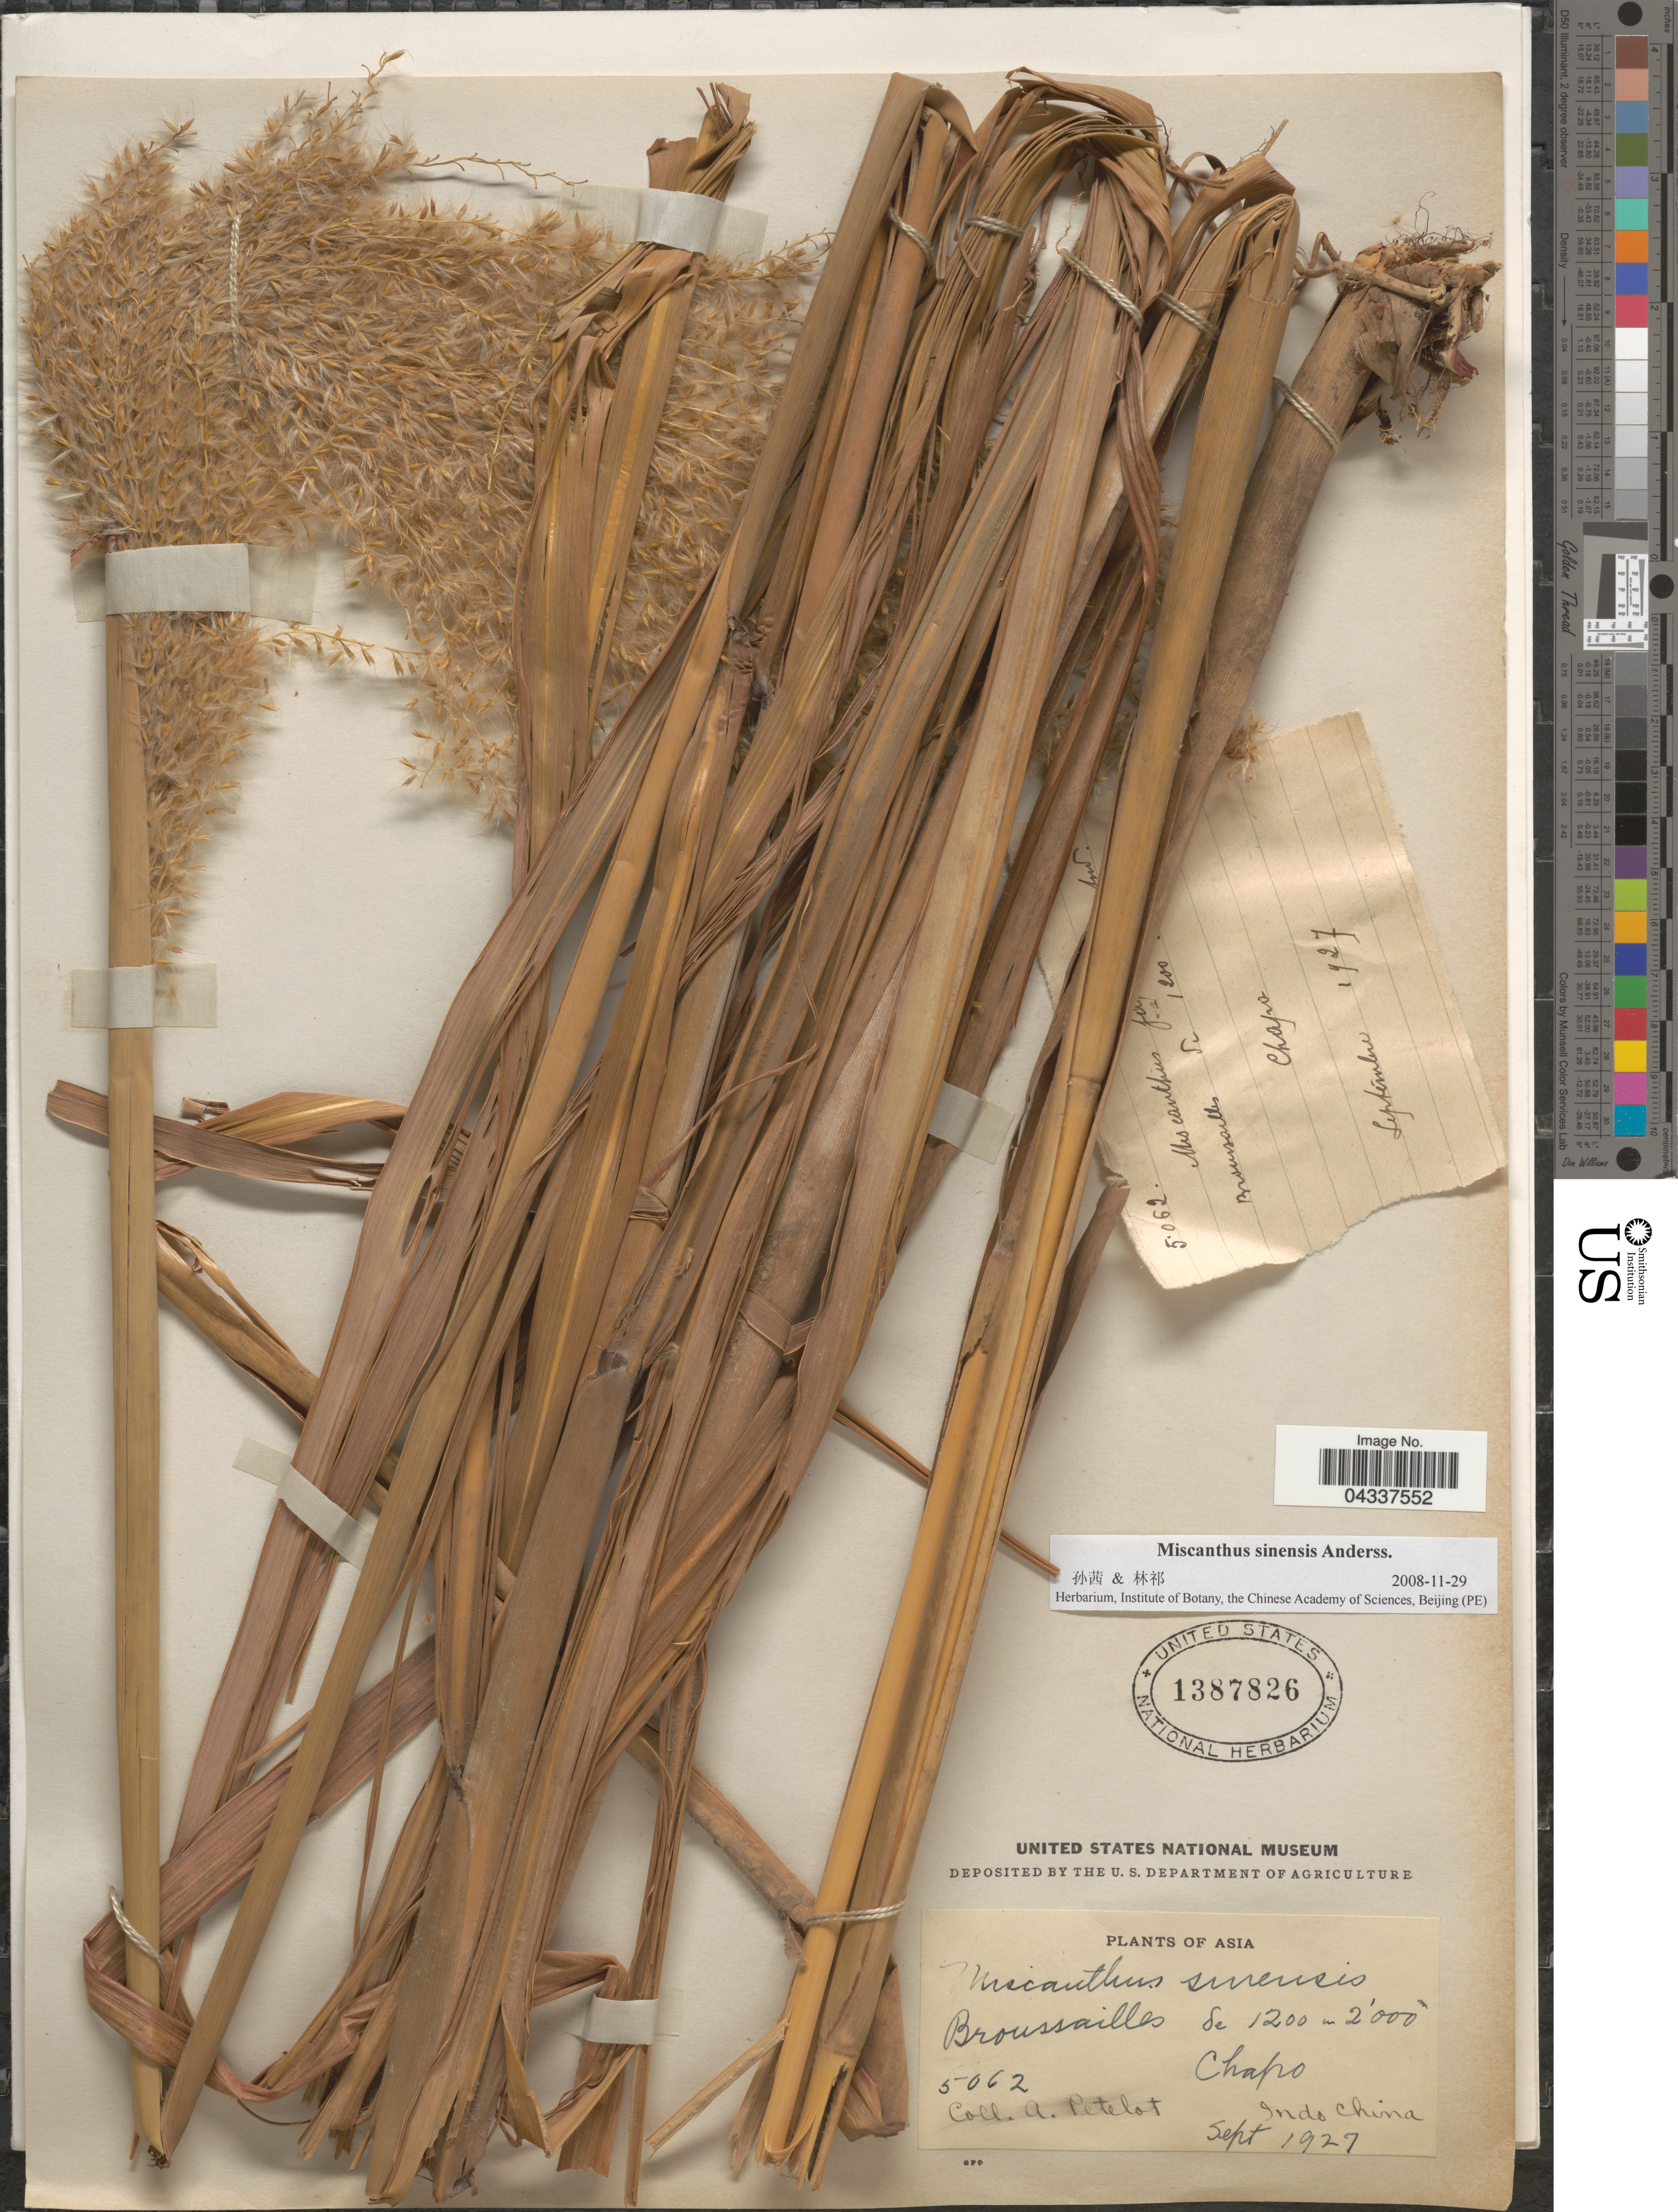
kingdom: Plantae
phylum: Tracheophyta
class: Liliopsida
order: Poales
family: Poaceae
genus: Miscanthus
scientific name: Miscanthus sinensis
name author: Andersson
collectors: A. Petelot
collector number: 5062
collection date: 1927-09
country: Vietnam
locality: Asia. Broussailles de Chapa. Indo China.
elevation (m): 1200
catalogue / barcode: US 1387826